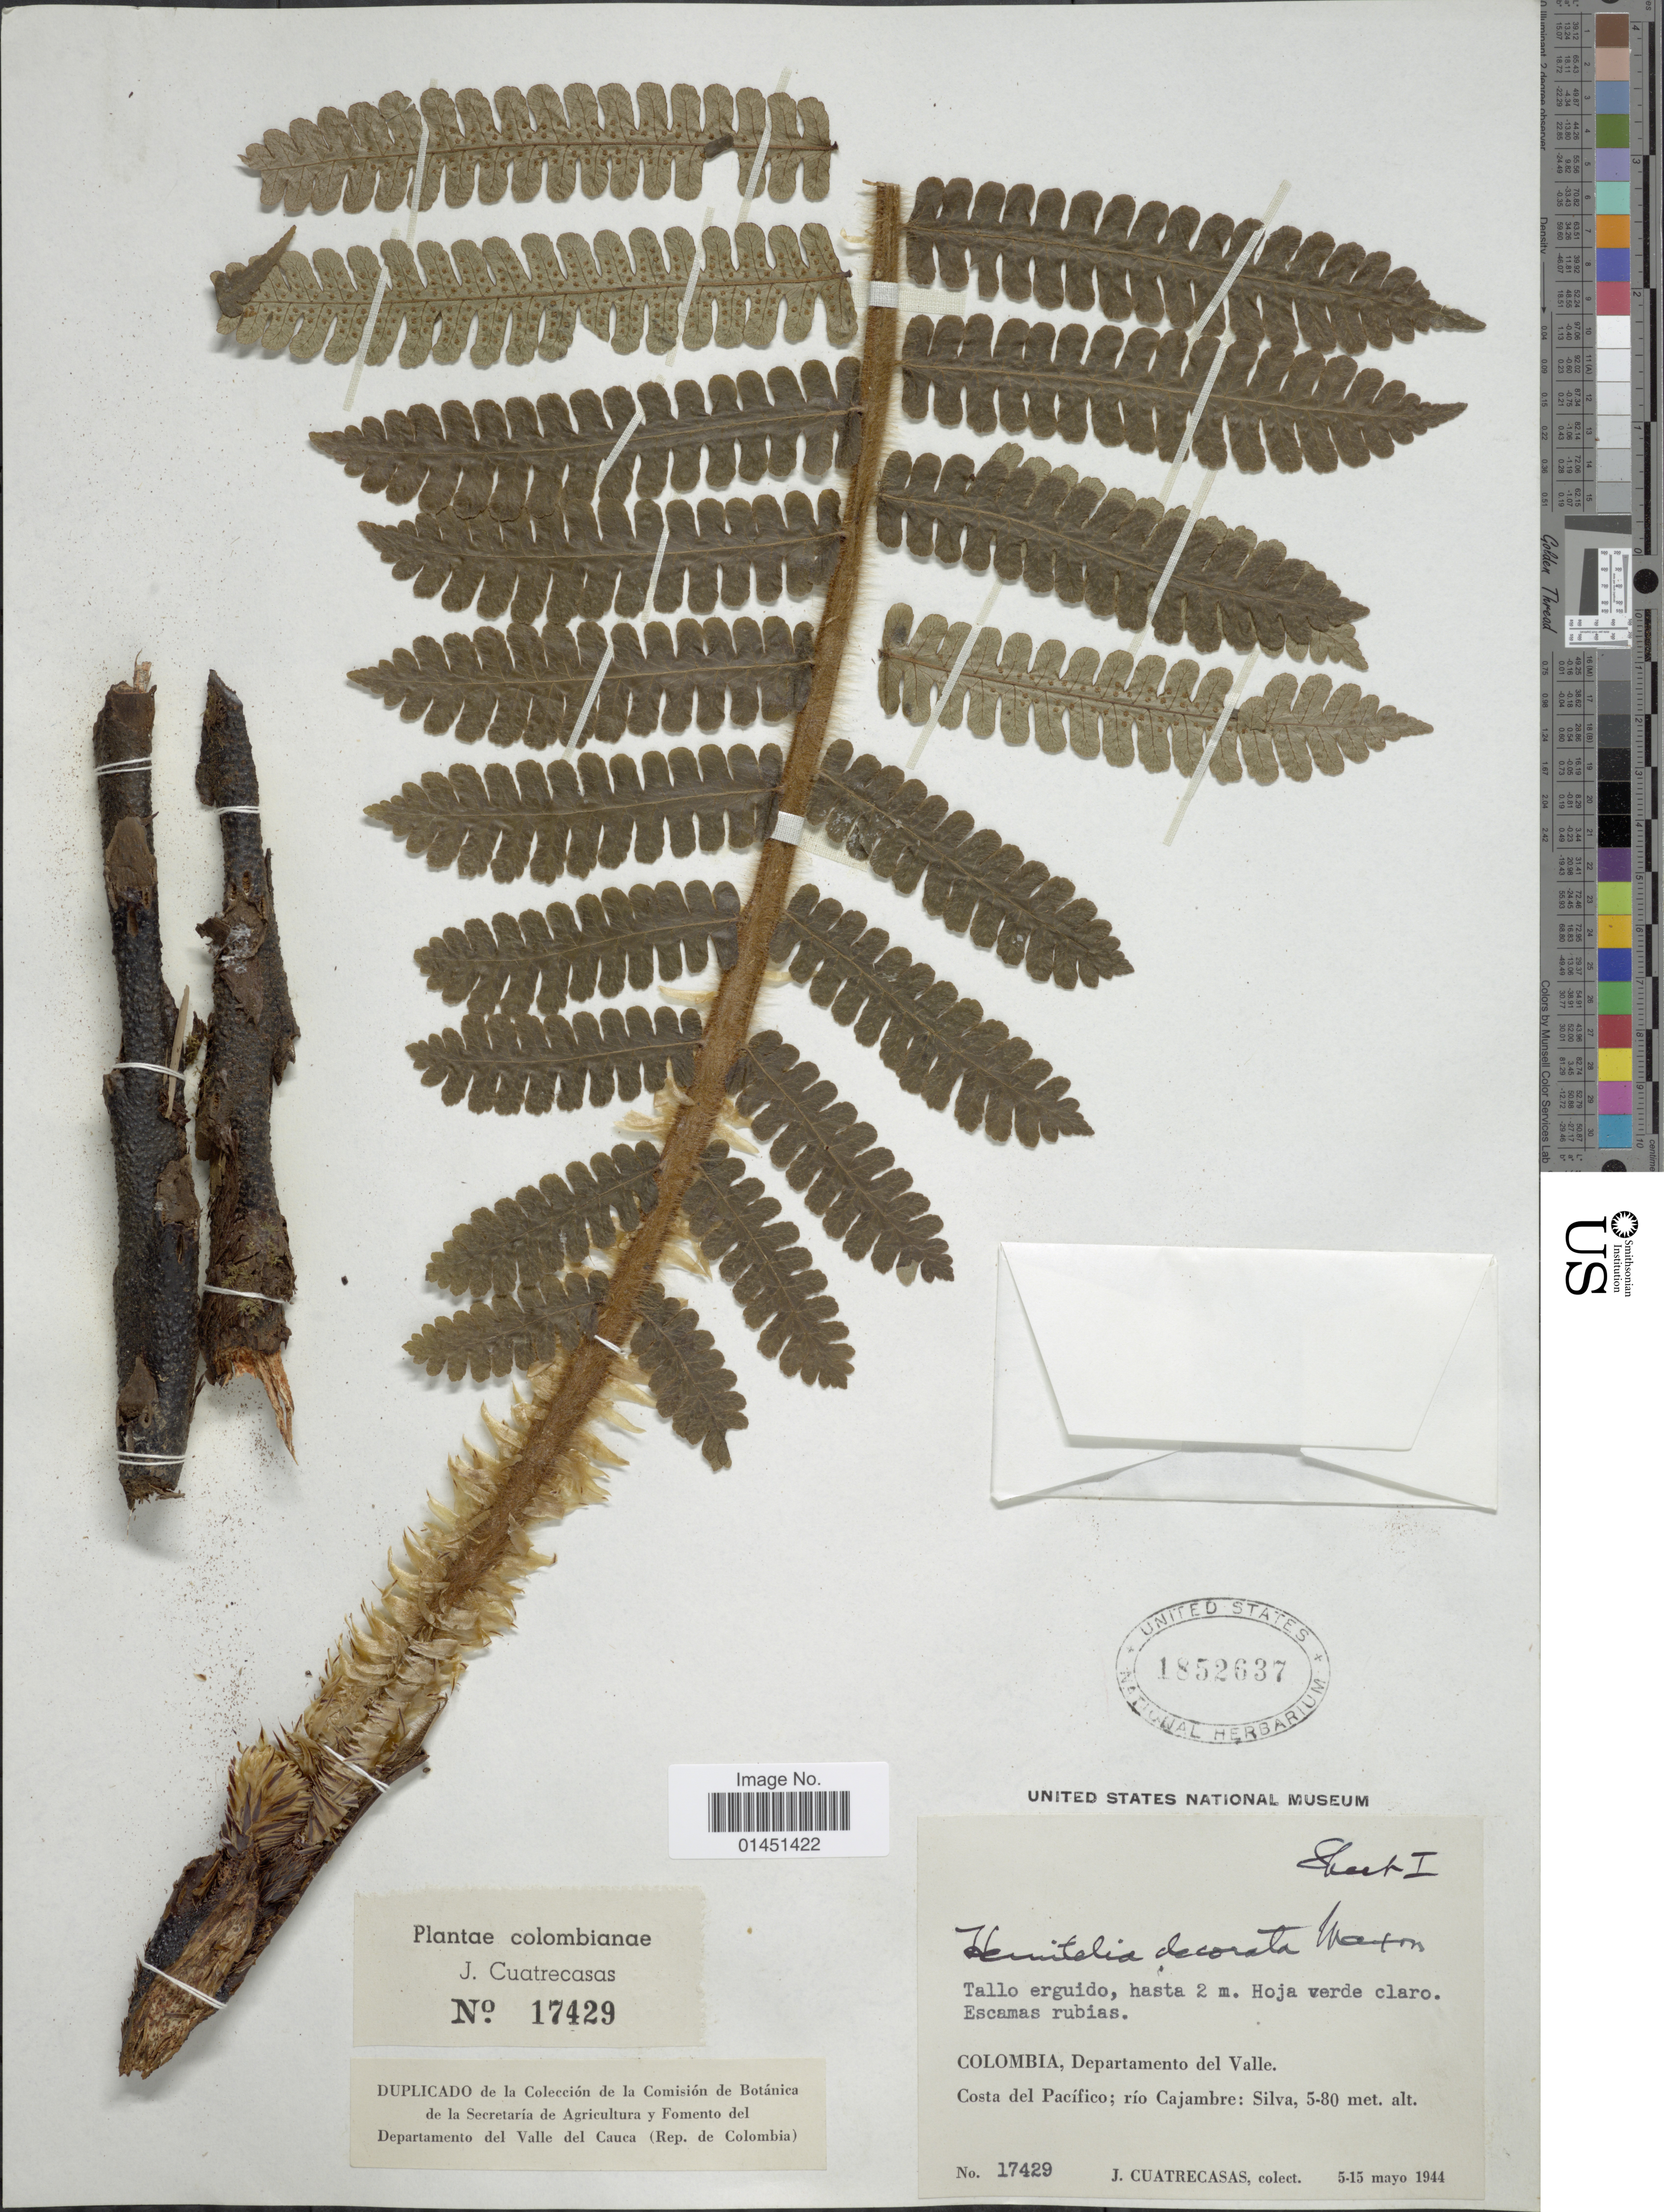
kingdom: Plantae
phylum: Tracheophyta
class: Polypodiopsida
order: Cyatheales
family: Cyatheaceae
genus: Cyathea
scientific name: Cyathea decorata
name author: (Maxon) R.M. Tryon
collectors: J. Cuatrecasas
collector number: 17429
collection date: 1944-05-05/1944-05-15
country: Colombia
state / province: Valle del Cauca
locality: Dept.artamento El Valle: Costa del Pacifico; Rio Cajambre; Silva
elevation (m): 5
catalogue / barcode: US 1852637